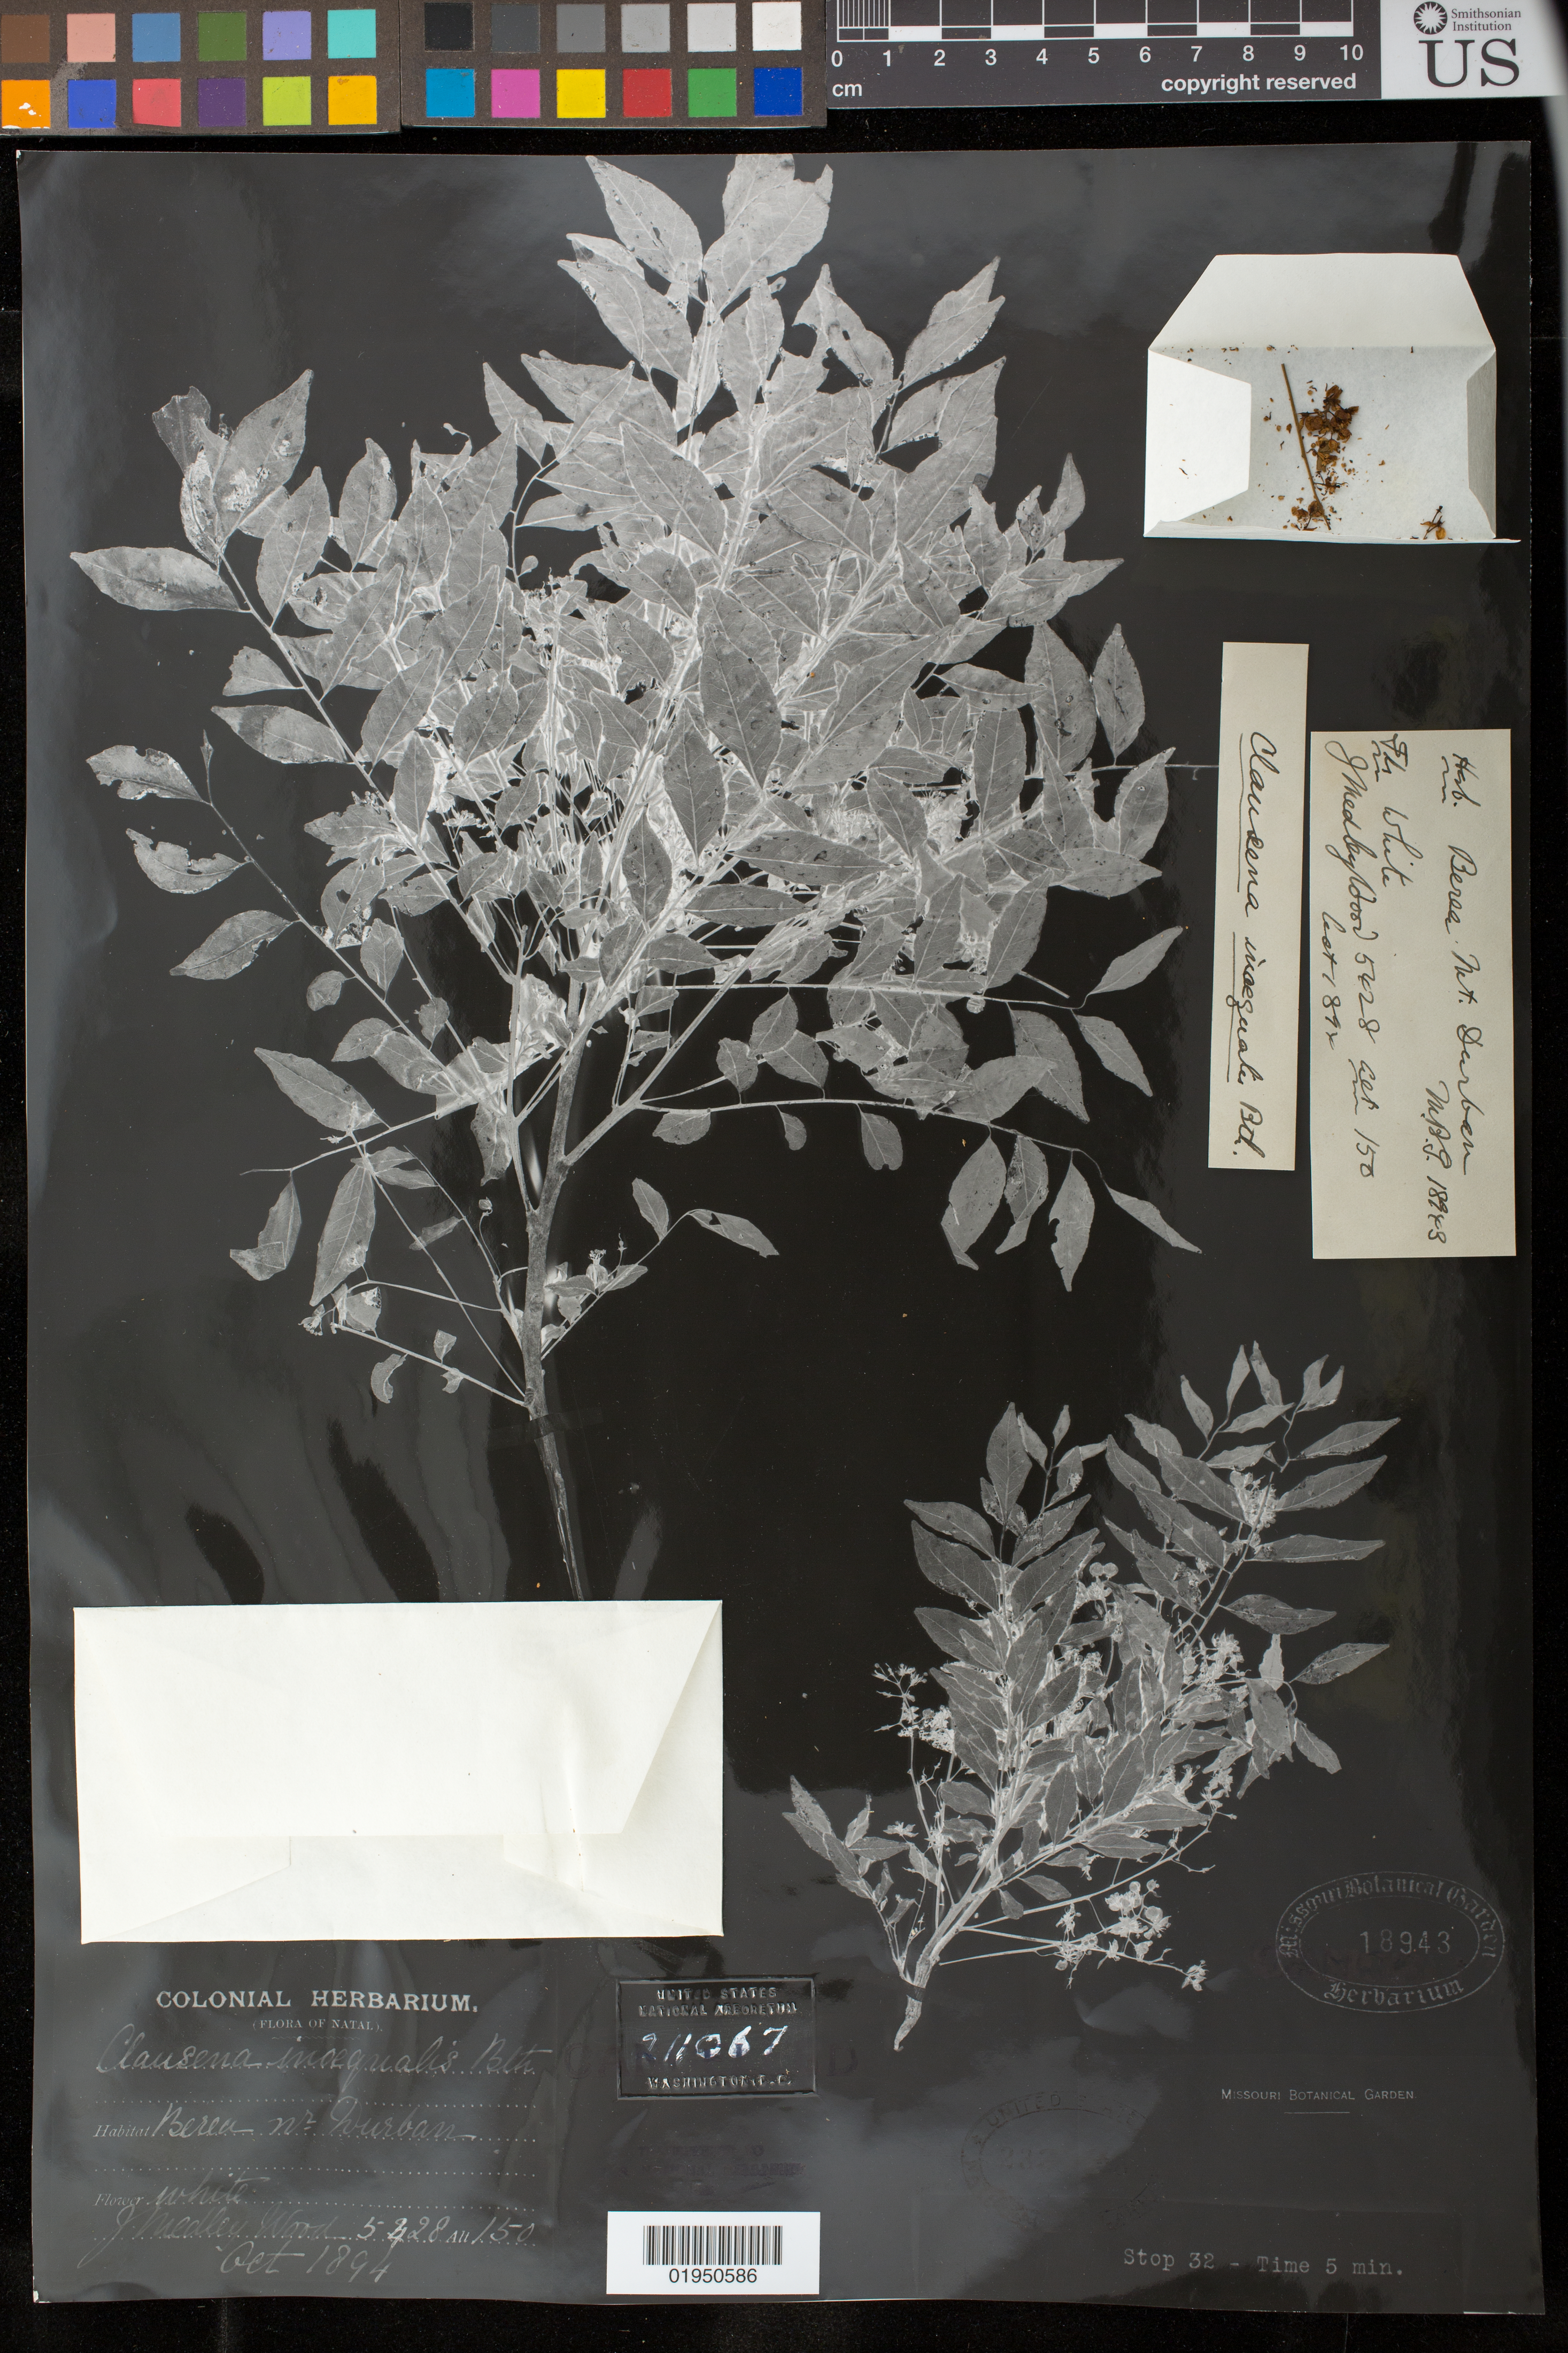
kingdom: Plantae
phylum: Tracheophyta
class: Magnoliopsida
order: Sapindales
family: Rutaceae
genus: Clausena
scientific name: Clausena inaequalis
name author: (DC.) Benth.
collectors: J. M. Wood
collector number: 5428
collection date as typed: Oct 1894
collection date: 1894-10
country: South Africa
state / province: KwaZulu-Natal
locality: Berea, Durban